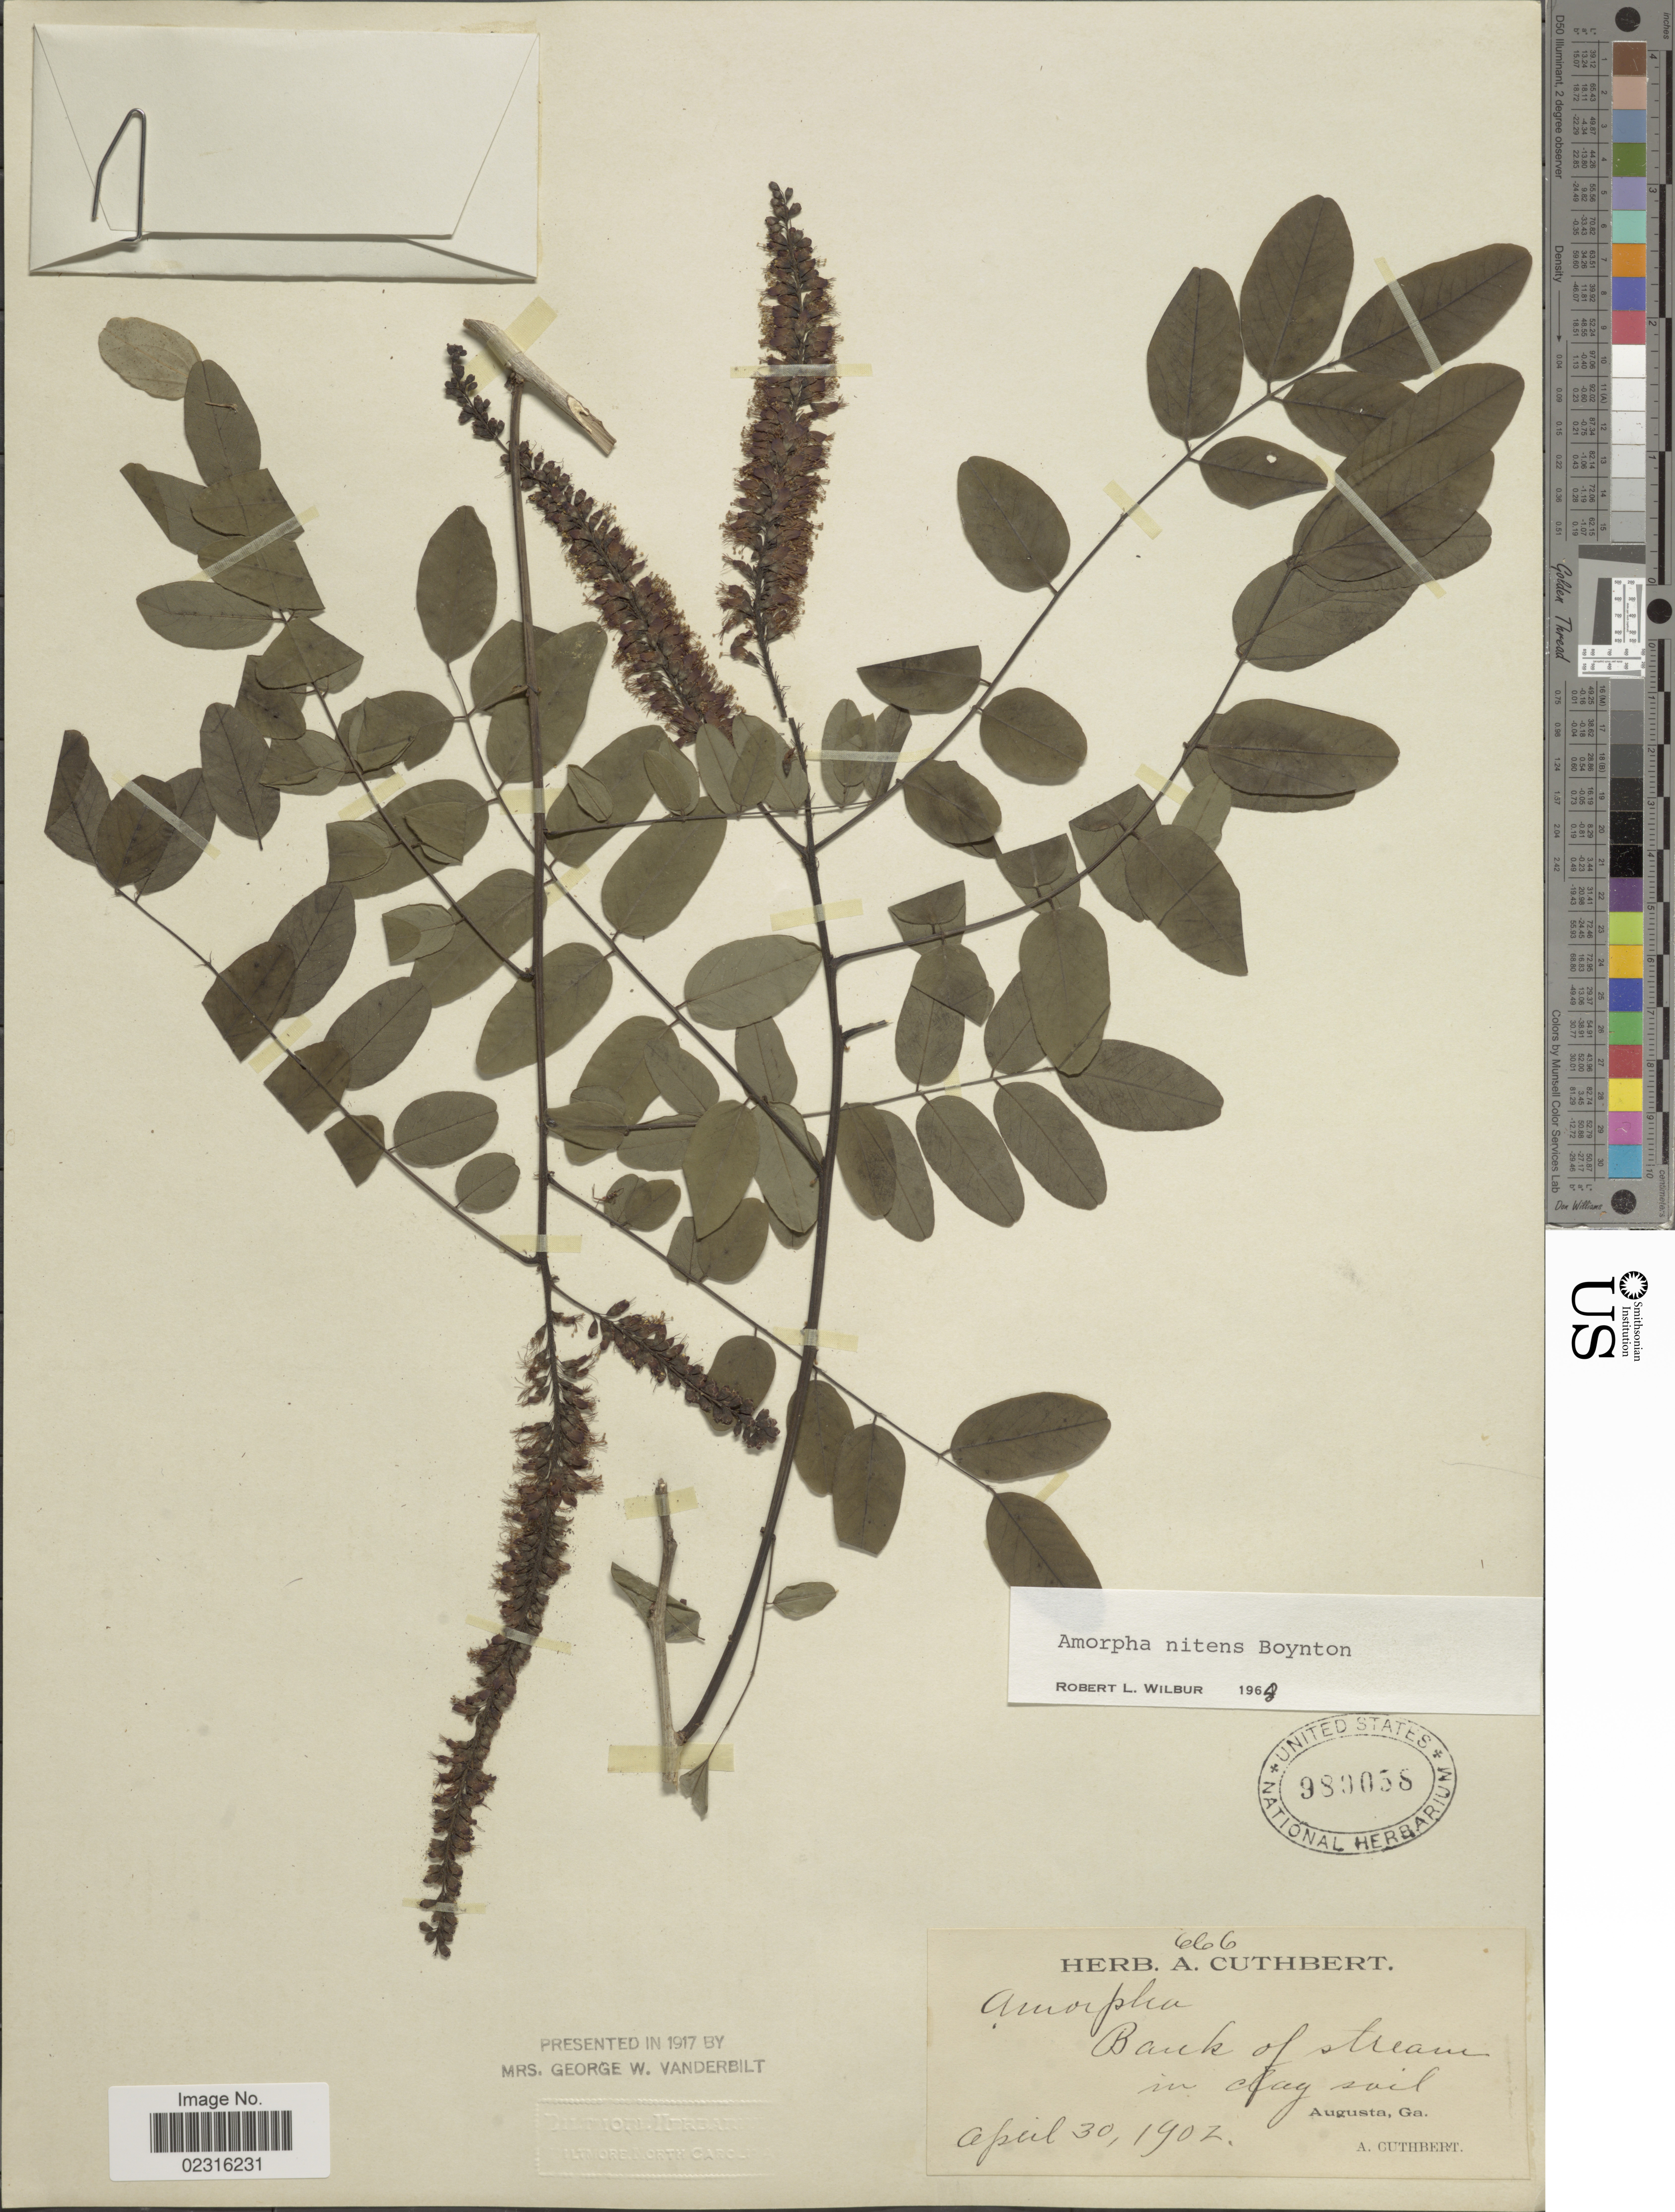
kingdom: Plantae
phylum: Tracheophyta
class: Magnoliopsida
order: Fabales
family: Fabaceae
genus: Amorpha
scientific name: Amorpha nitens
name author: F.E. Boynton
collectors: A. Cuthbert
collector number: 666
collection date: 1902-04-30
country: United States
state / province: Georgia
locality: Bank of stream, in clay soil, Augusta.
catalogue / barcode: US 980058